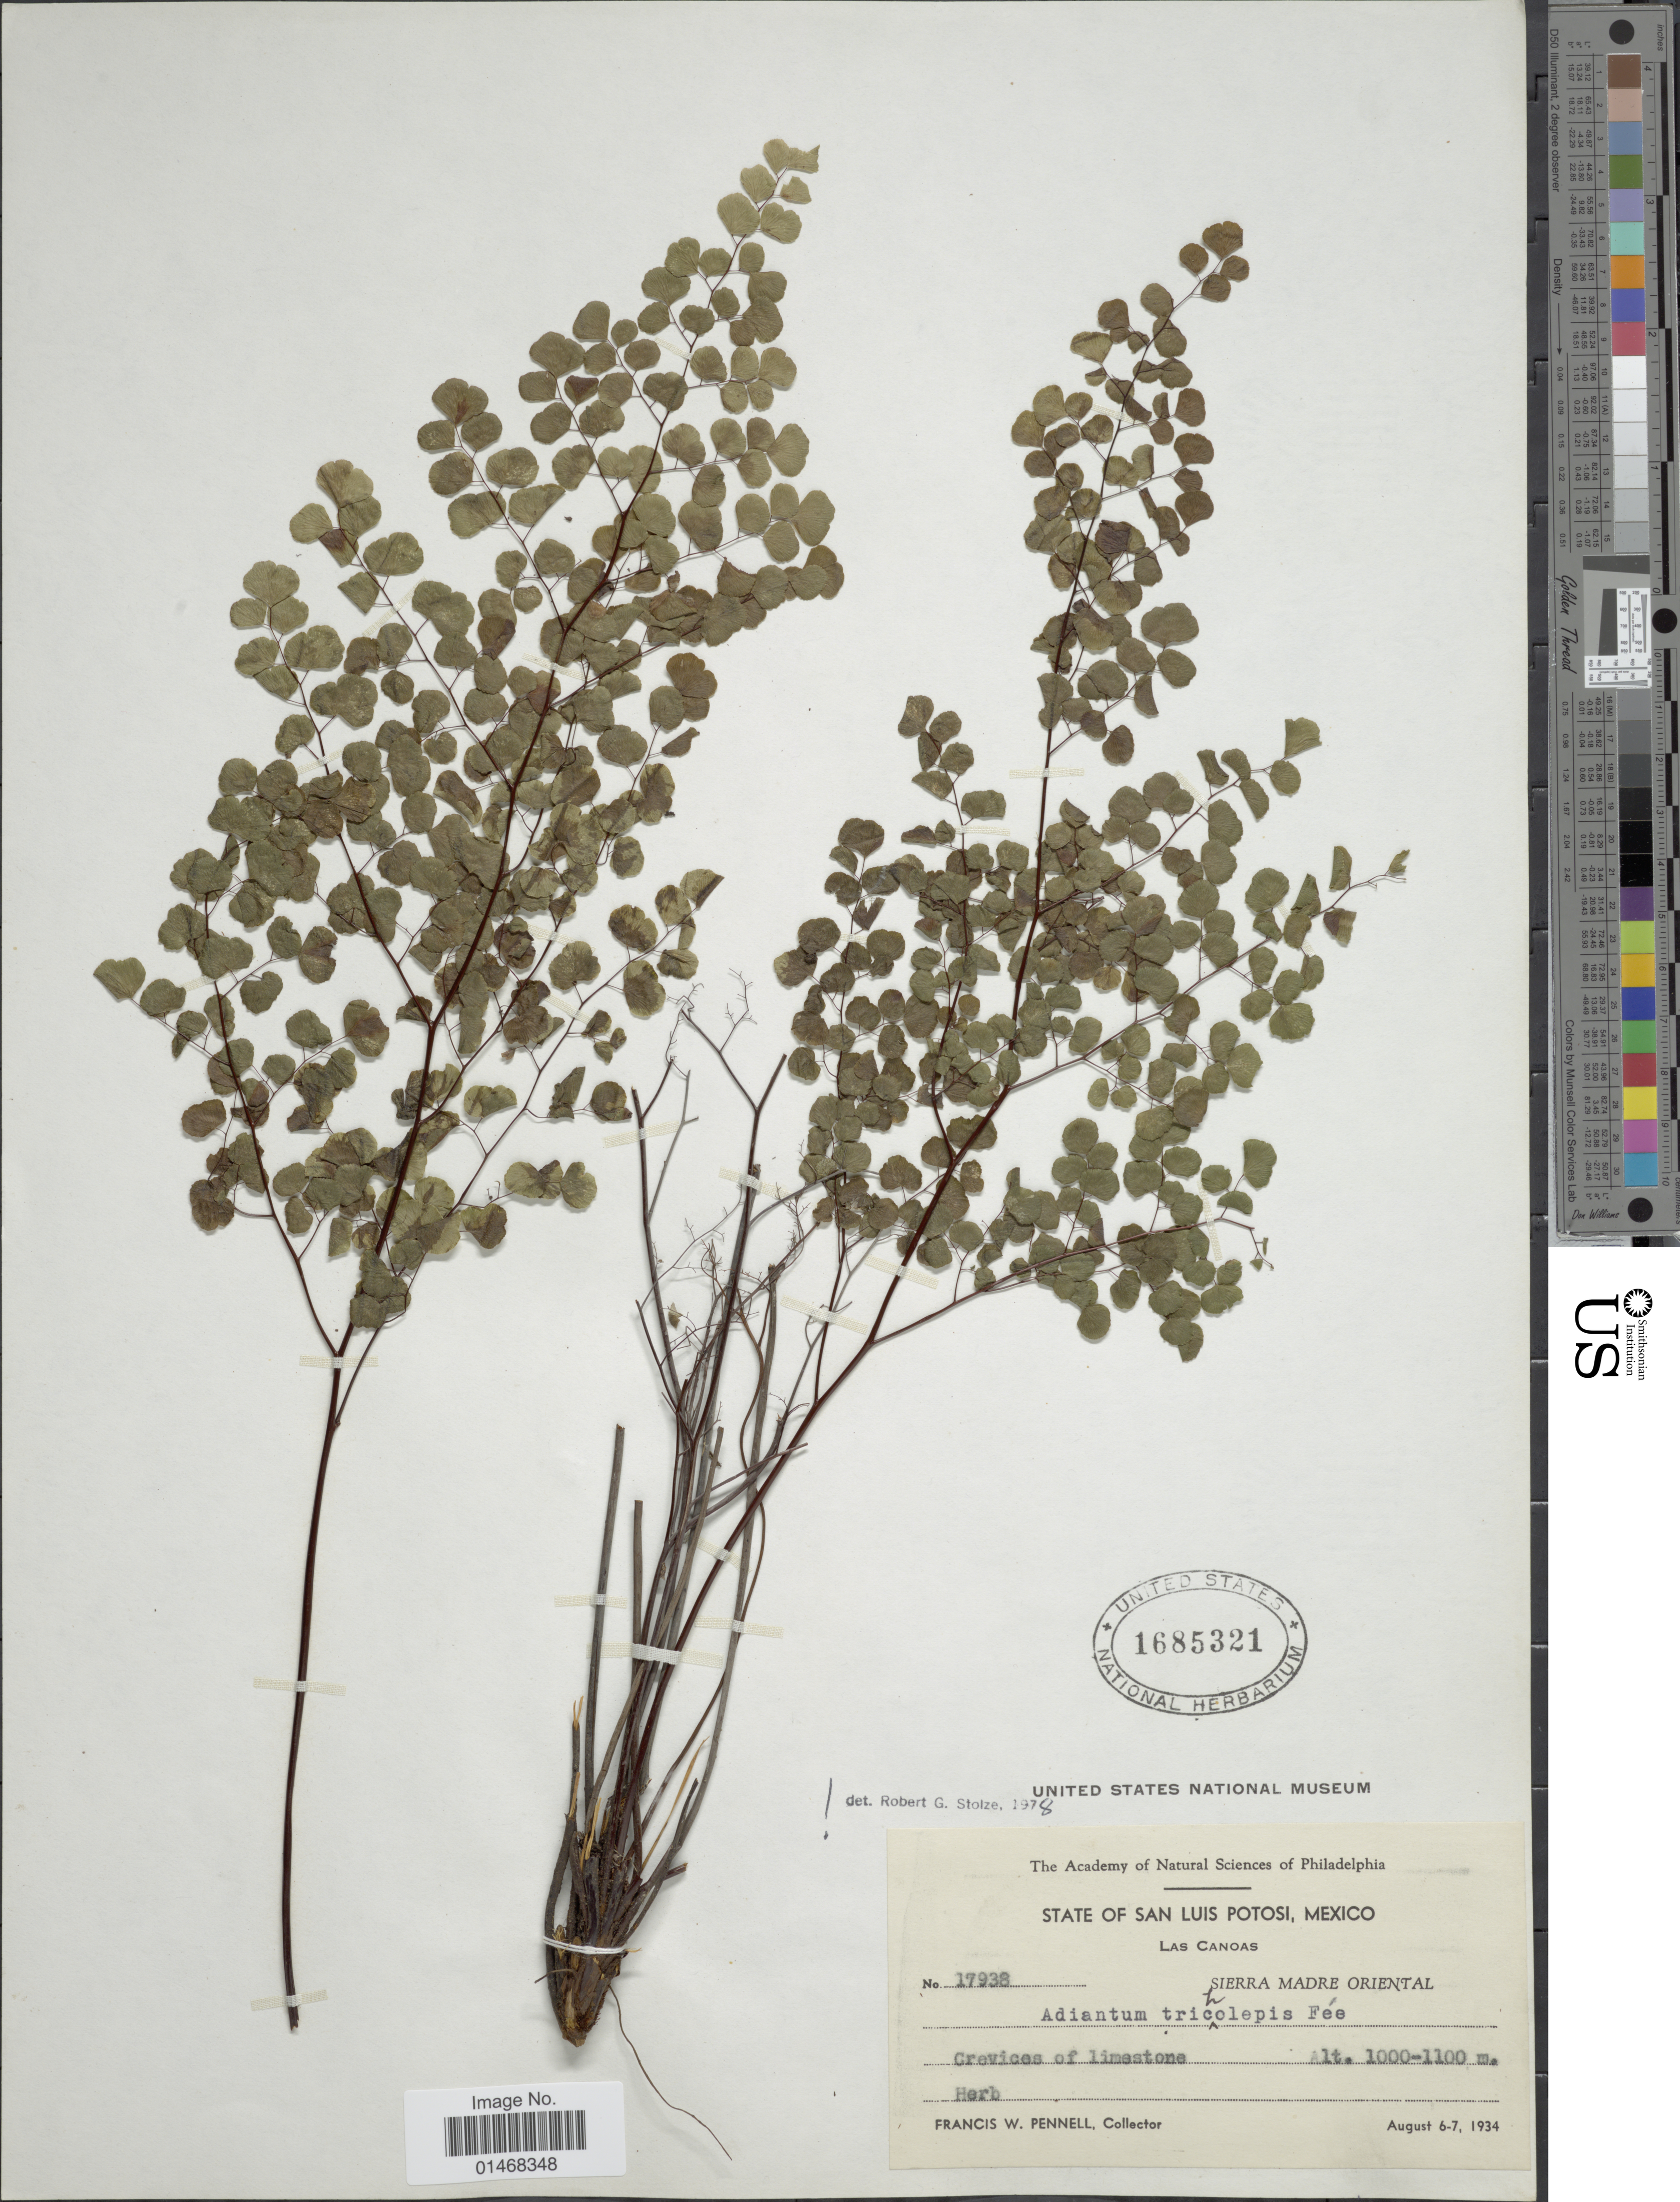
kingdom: Plantae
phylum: Tracheophyta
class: Polypodiopsida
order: Polypodiales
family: Pteridaceae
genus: Adiantum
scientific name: Adiantum tricholepis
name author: Fée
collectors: F. W. Pennell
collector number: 17938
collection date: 1934-08-06/1934-08-07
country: Mexico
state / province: San Luis Potosí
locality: Las Canoas, Sierra Madre Oriental, Crevices of Limestone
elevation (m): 1000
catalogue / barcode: US 1685321